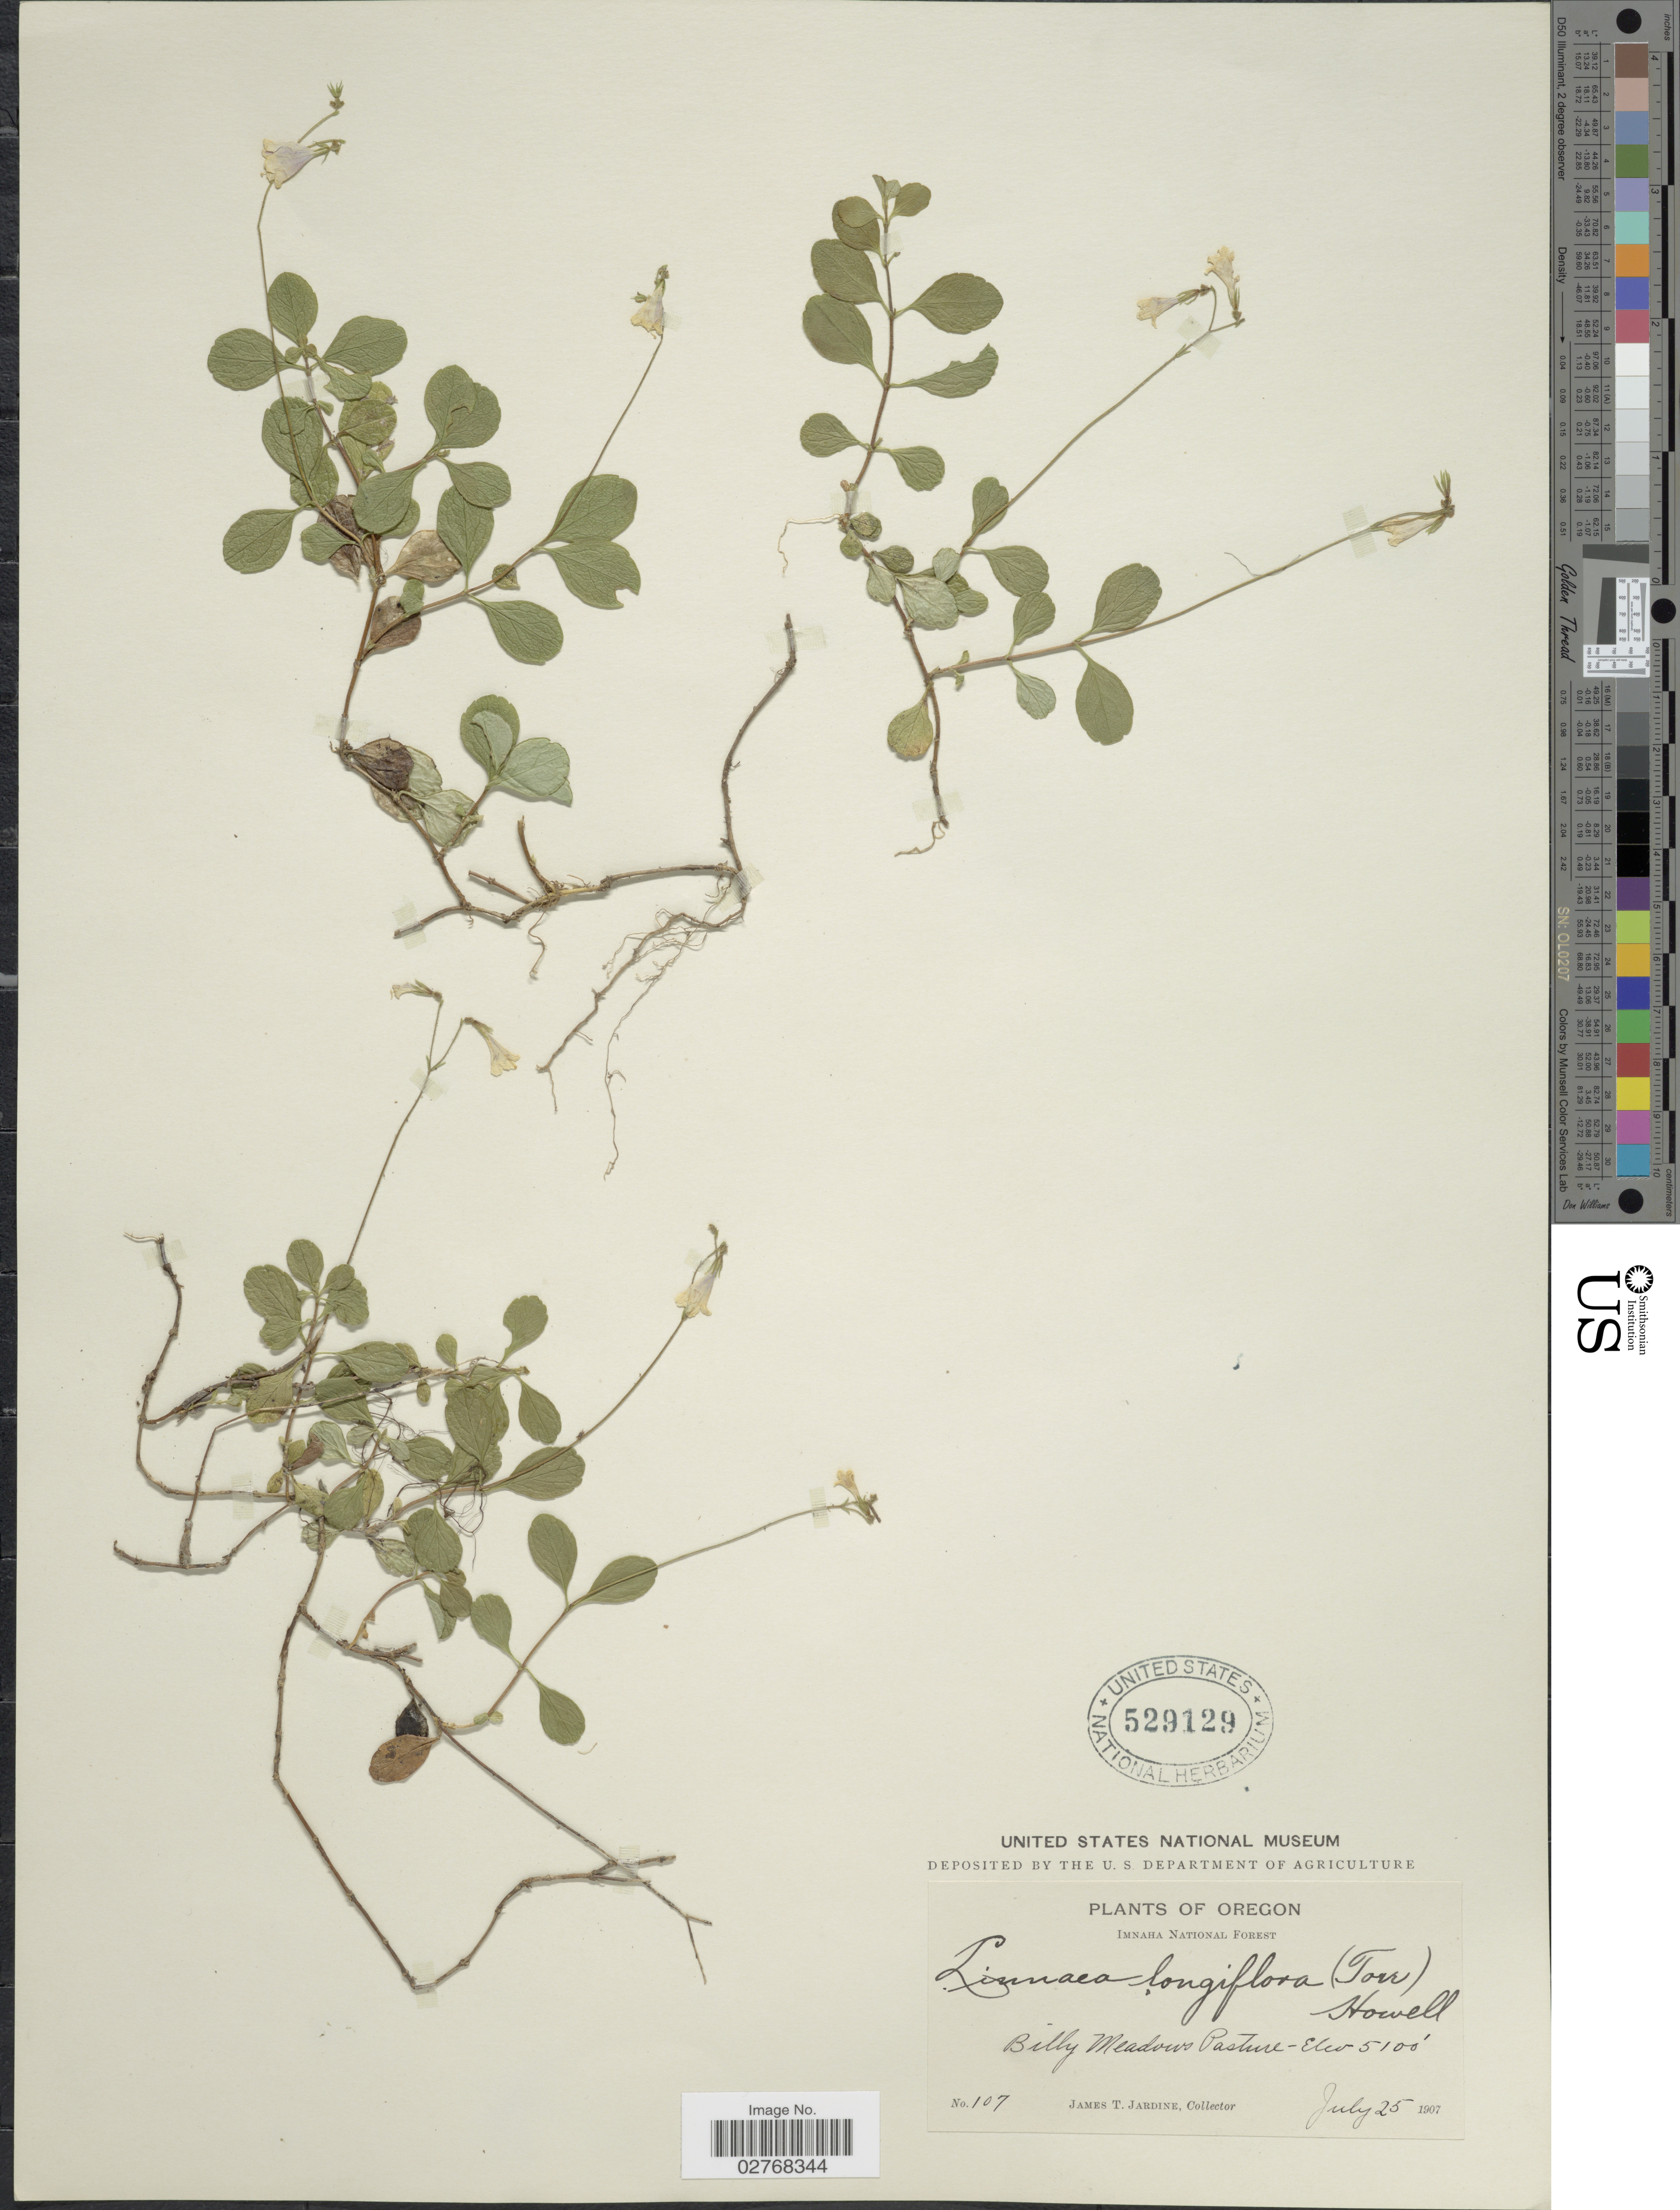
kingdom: Plantae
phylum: Tracheophyta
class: Magnoliopsida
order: Dipsacales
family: Caprifoliaceae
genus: Linnaea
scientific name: Linnaea borealis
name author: L.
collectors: J. T. Jardine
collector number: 107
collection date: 1907-07-25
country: United States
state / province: Oregon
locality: Imnaha National Forest. Billy Meadow Pasture.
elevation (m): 1554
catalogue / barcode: US 529129